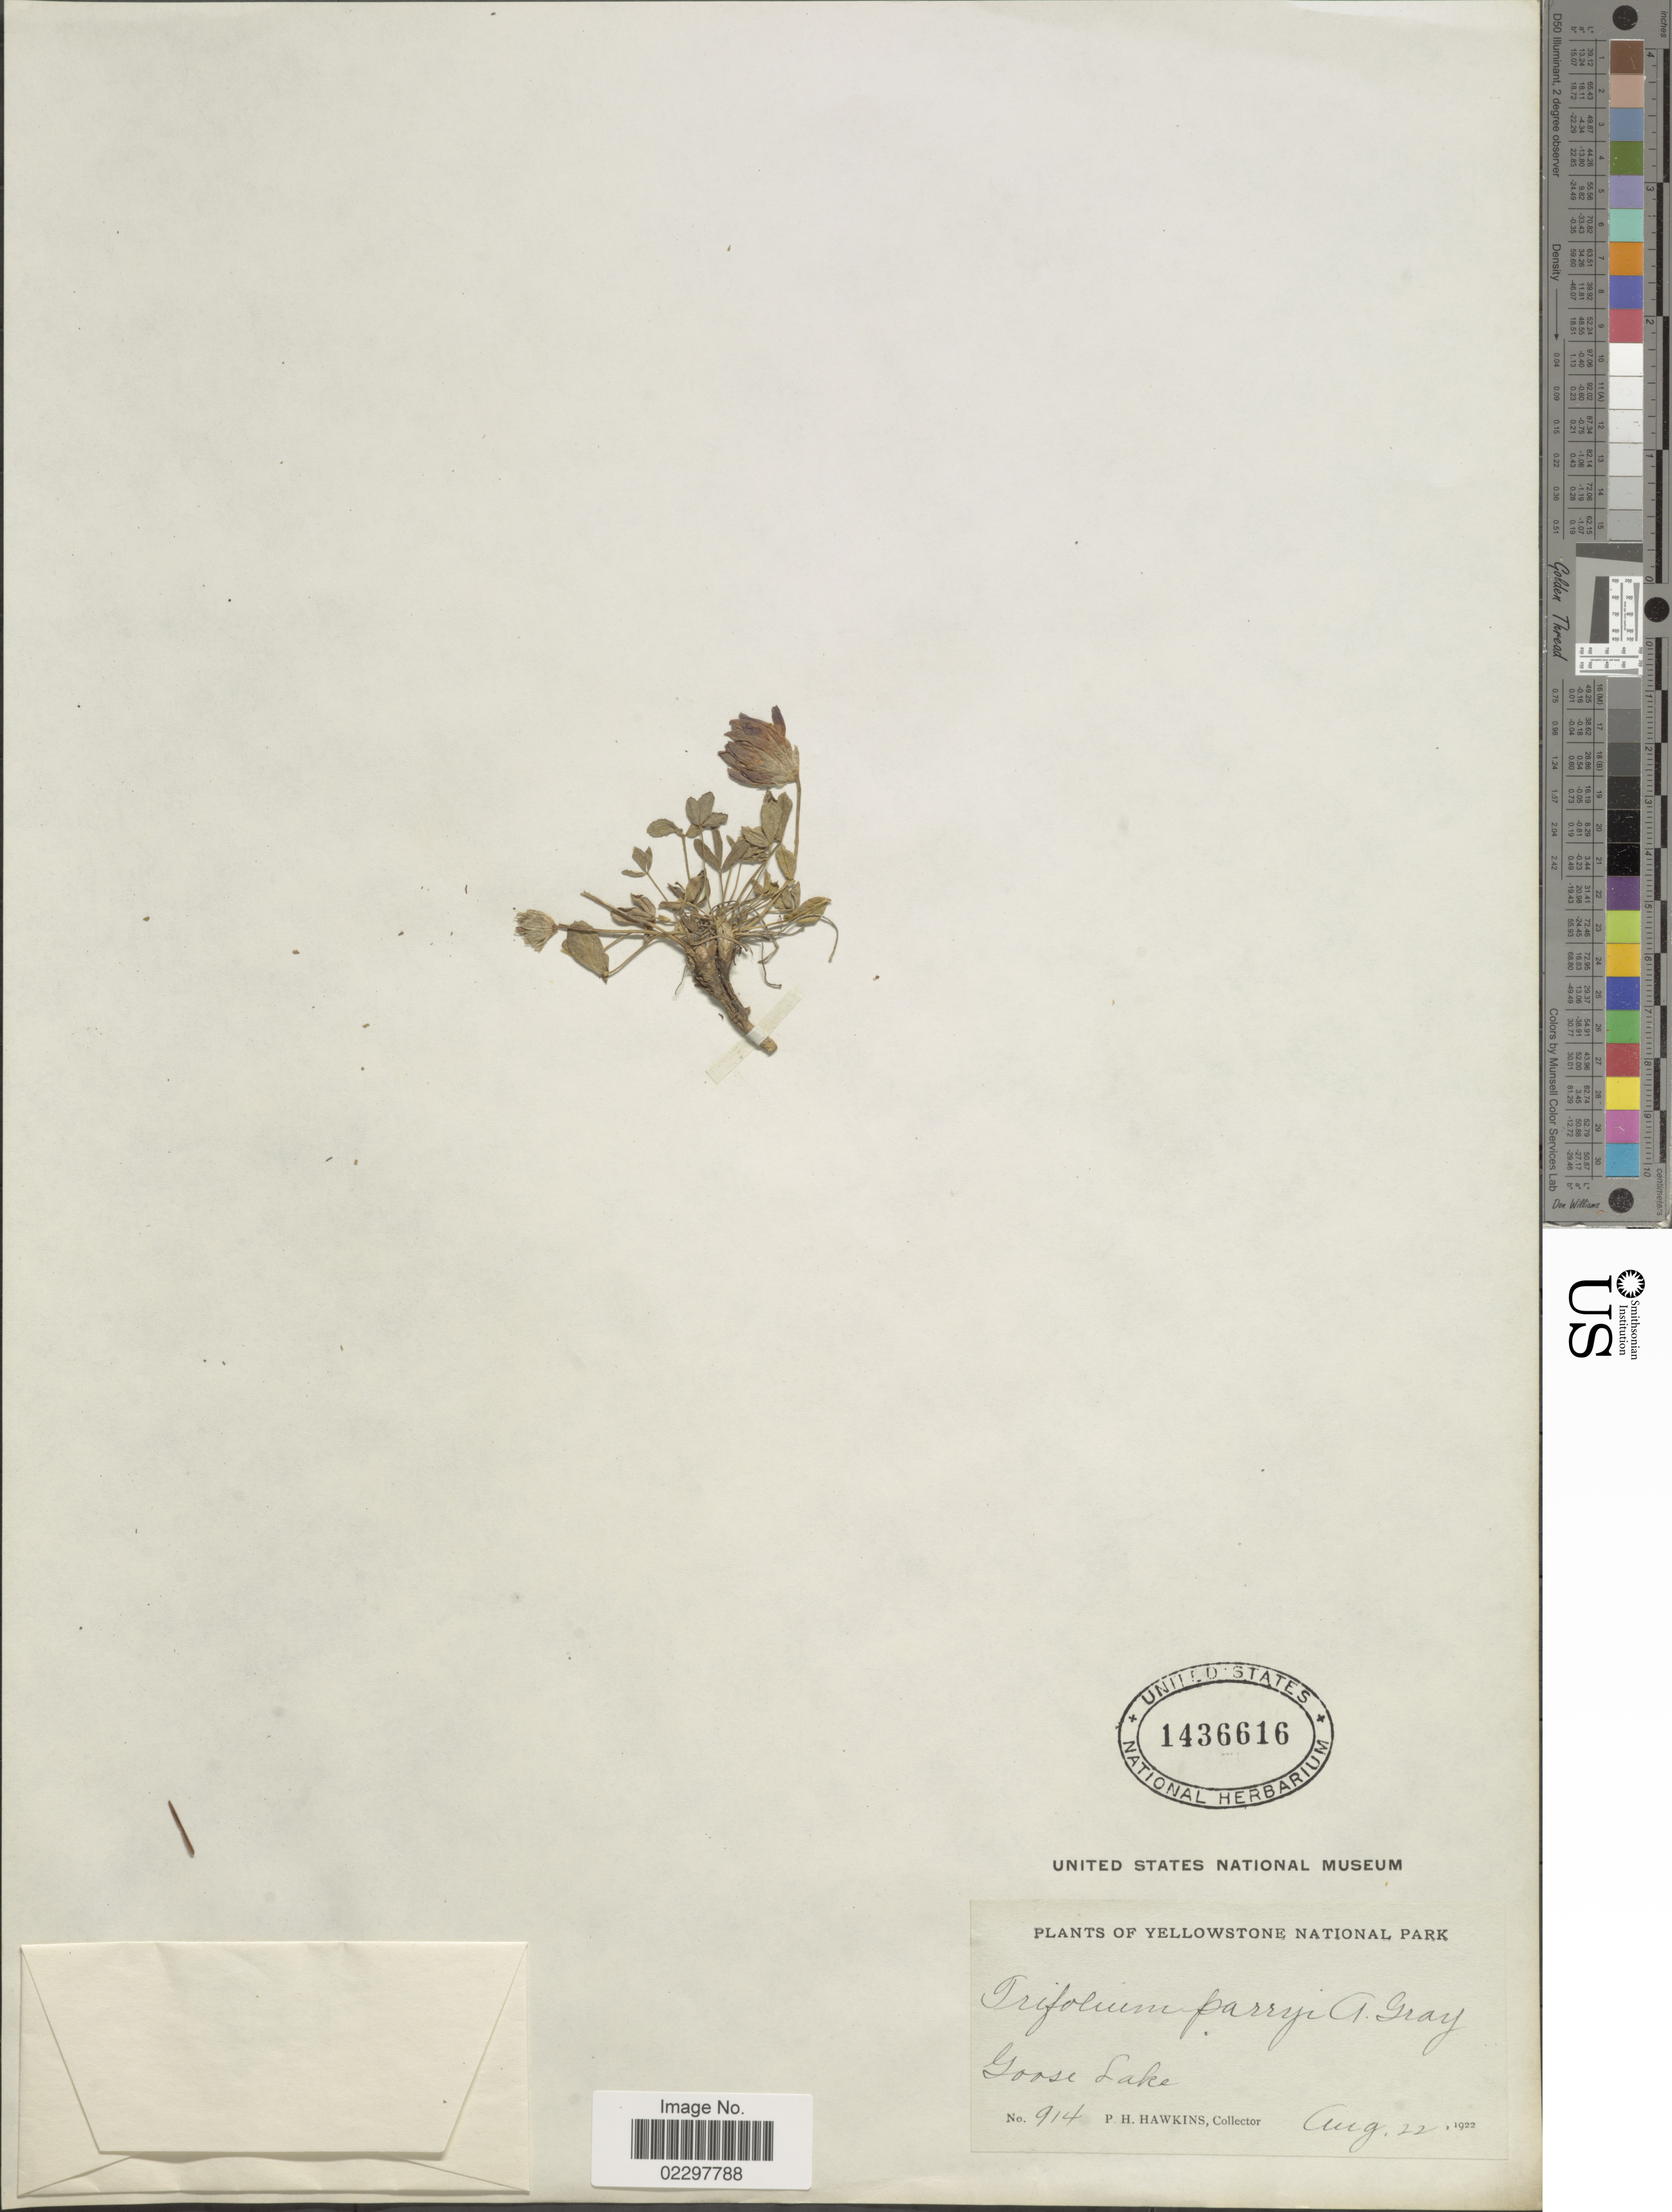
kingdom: Plantae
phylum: Tracheophyta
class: Magnoliopsida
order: Fabales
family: Fabaceae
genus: Trifolium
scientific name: Trifolium parryi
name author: A. Gray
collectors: P. Hawkins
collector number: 914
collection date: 1922-08-22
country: United States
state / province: Wyoming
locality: Yellowstone National Park, Goose Lake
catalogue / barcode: US 1436616